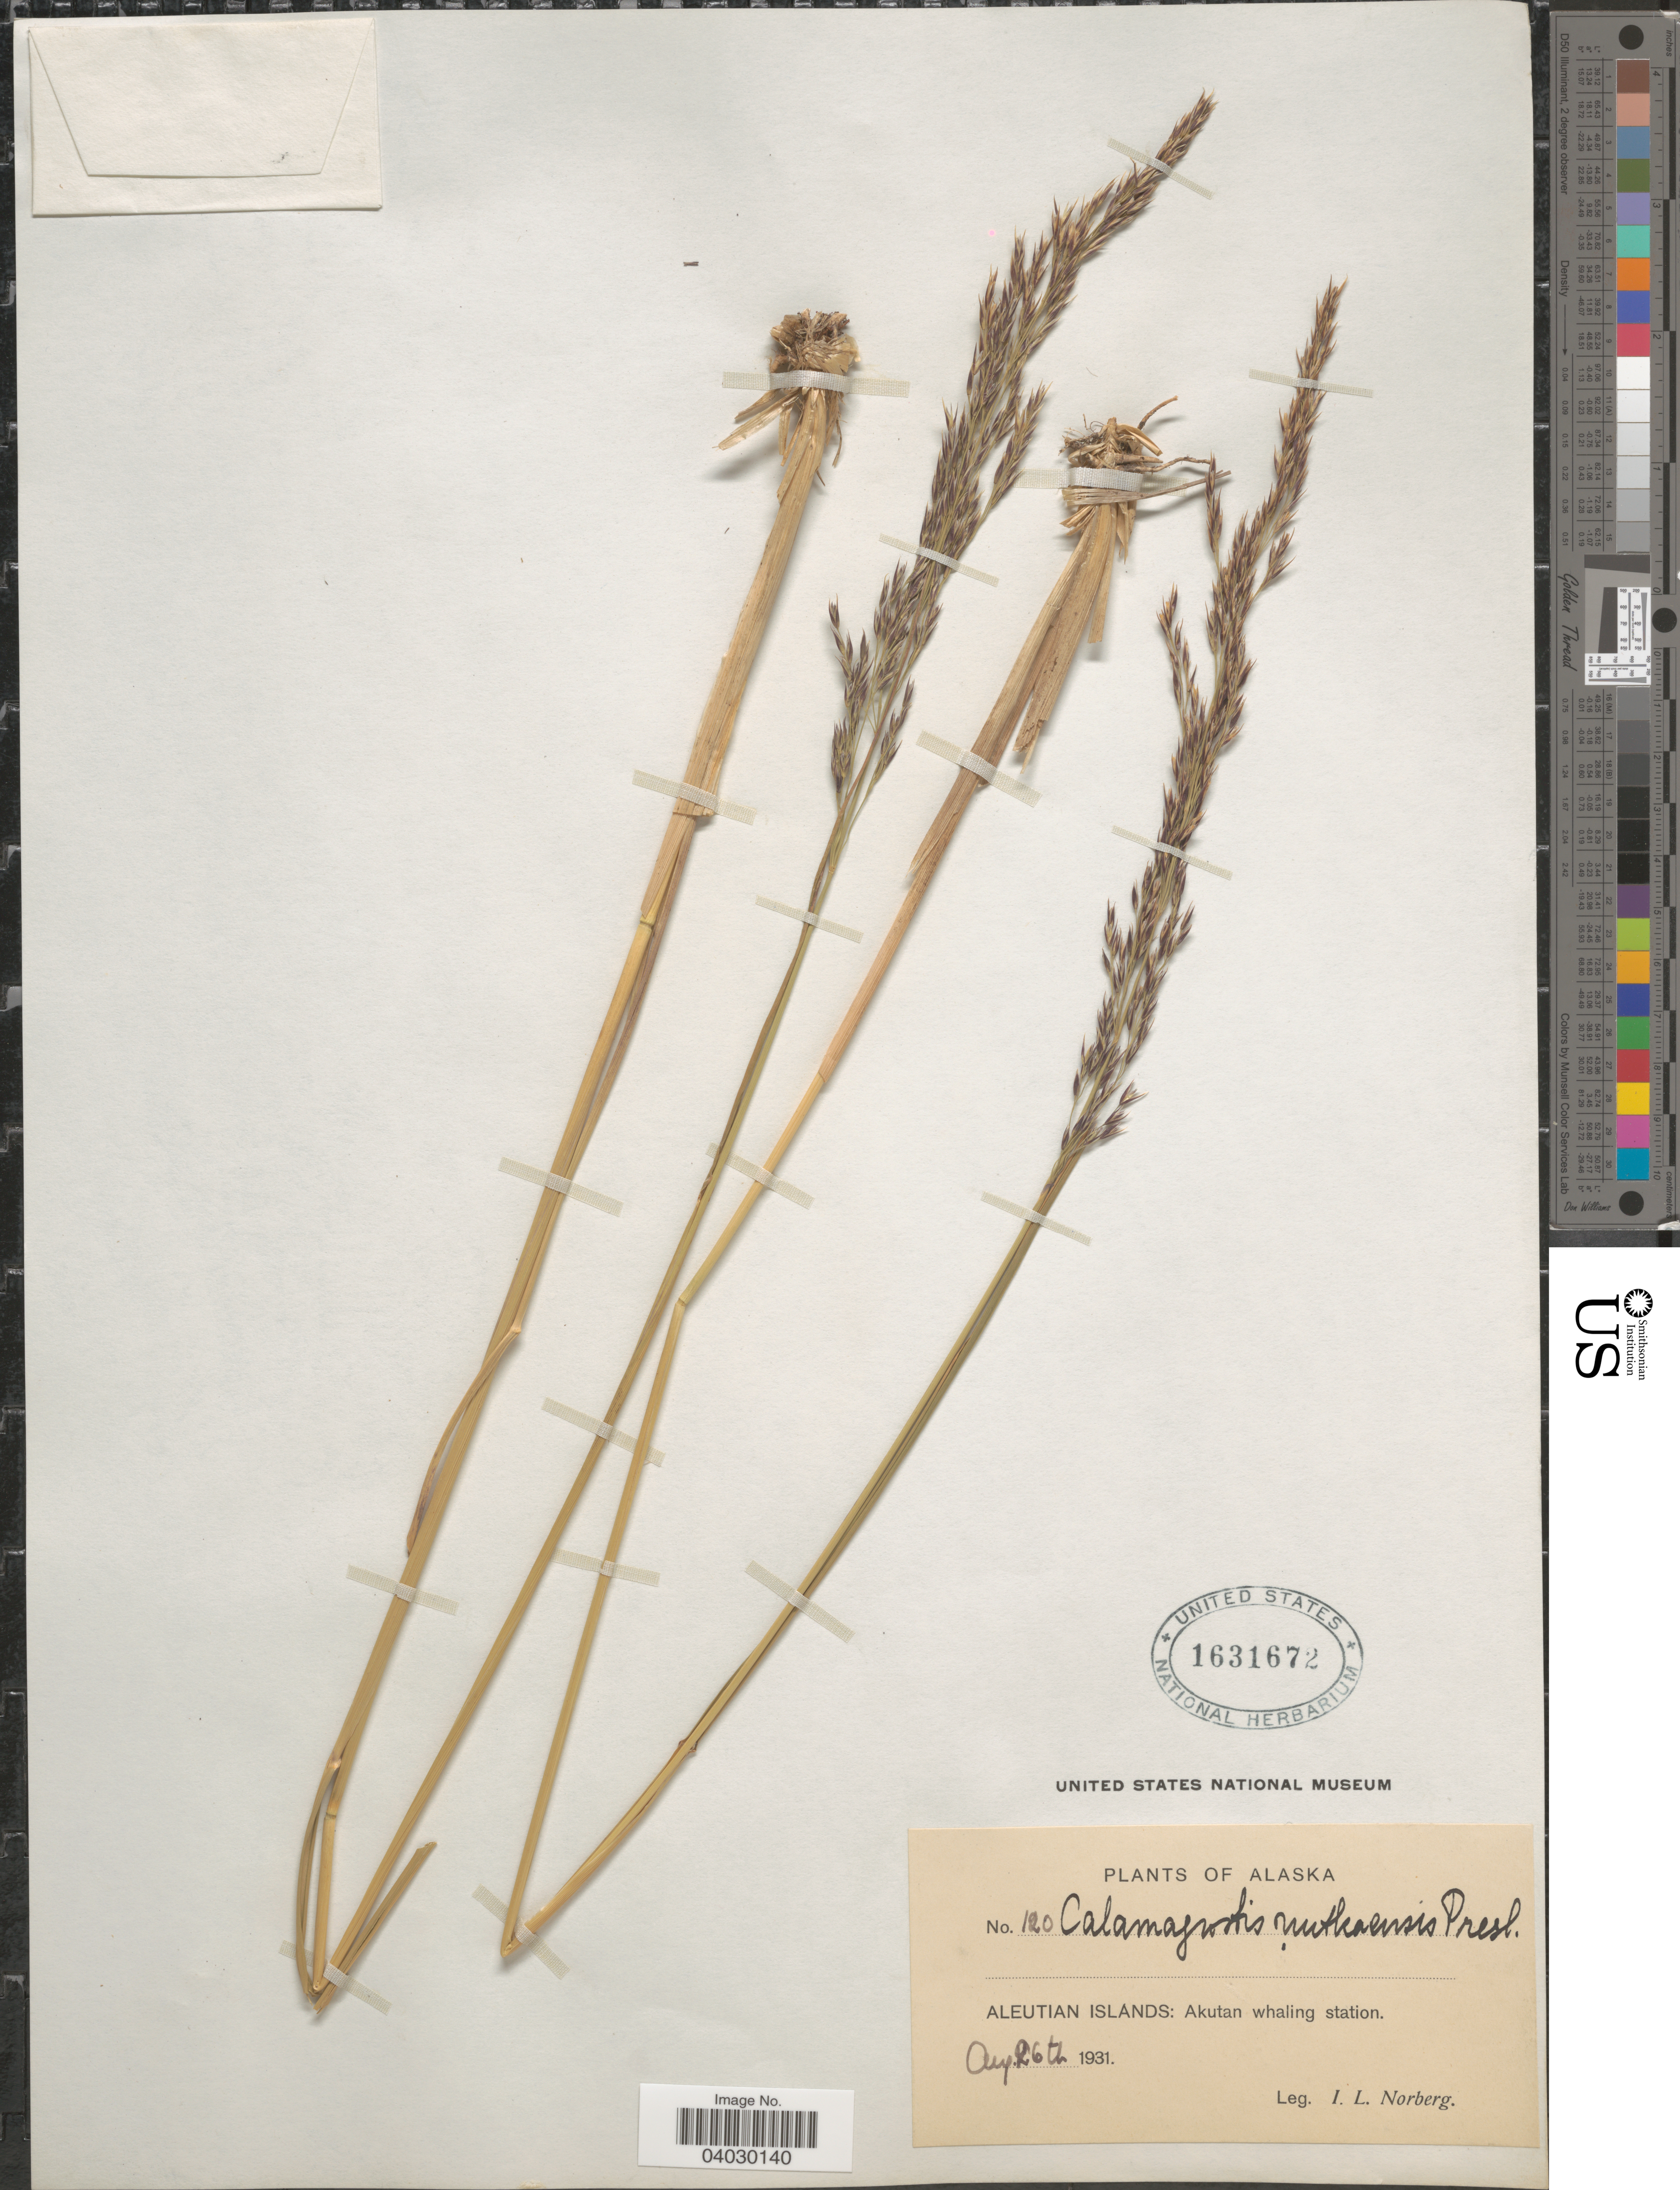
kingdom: Plantae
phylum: Tracheophyta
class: Liliopsida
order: Poales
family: Poaceae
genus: Calamagrostis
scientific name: Calamagrostis nutkaensis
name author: (J. Presl) Steud.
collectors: I. Norberg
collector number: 120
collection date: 1931-08-26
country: United States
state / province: Alaska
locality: Aleutian Islands: Akutan whaling station.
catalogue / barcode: US 1631672